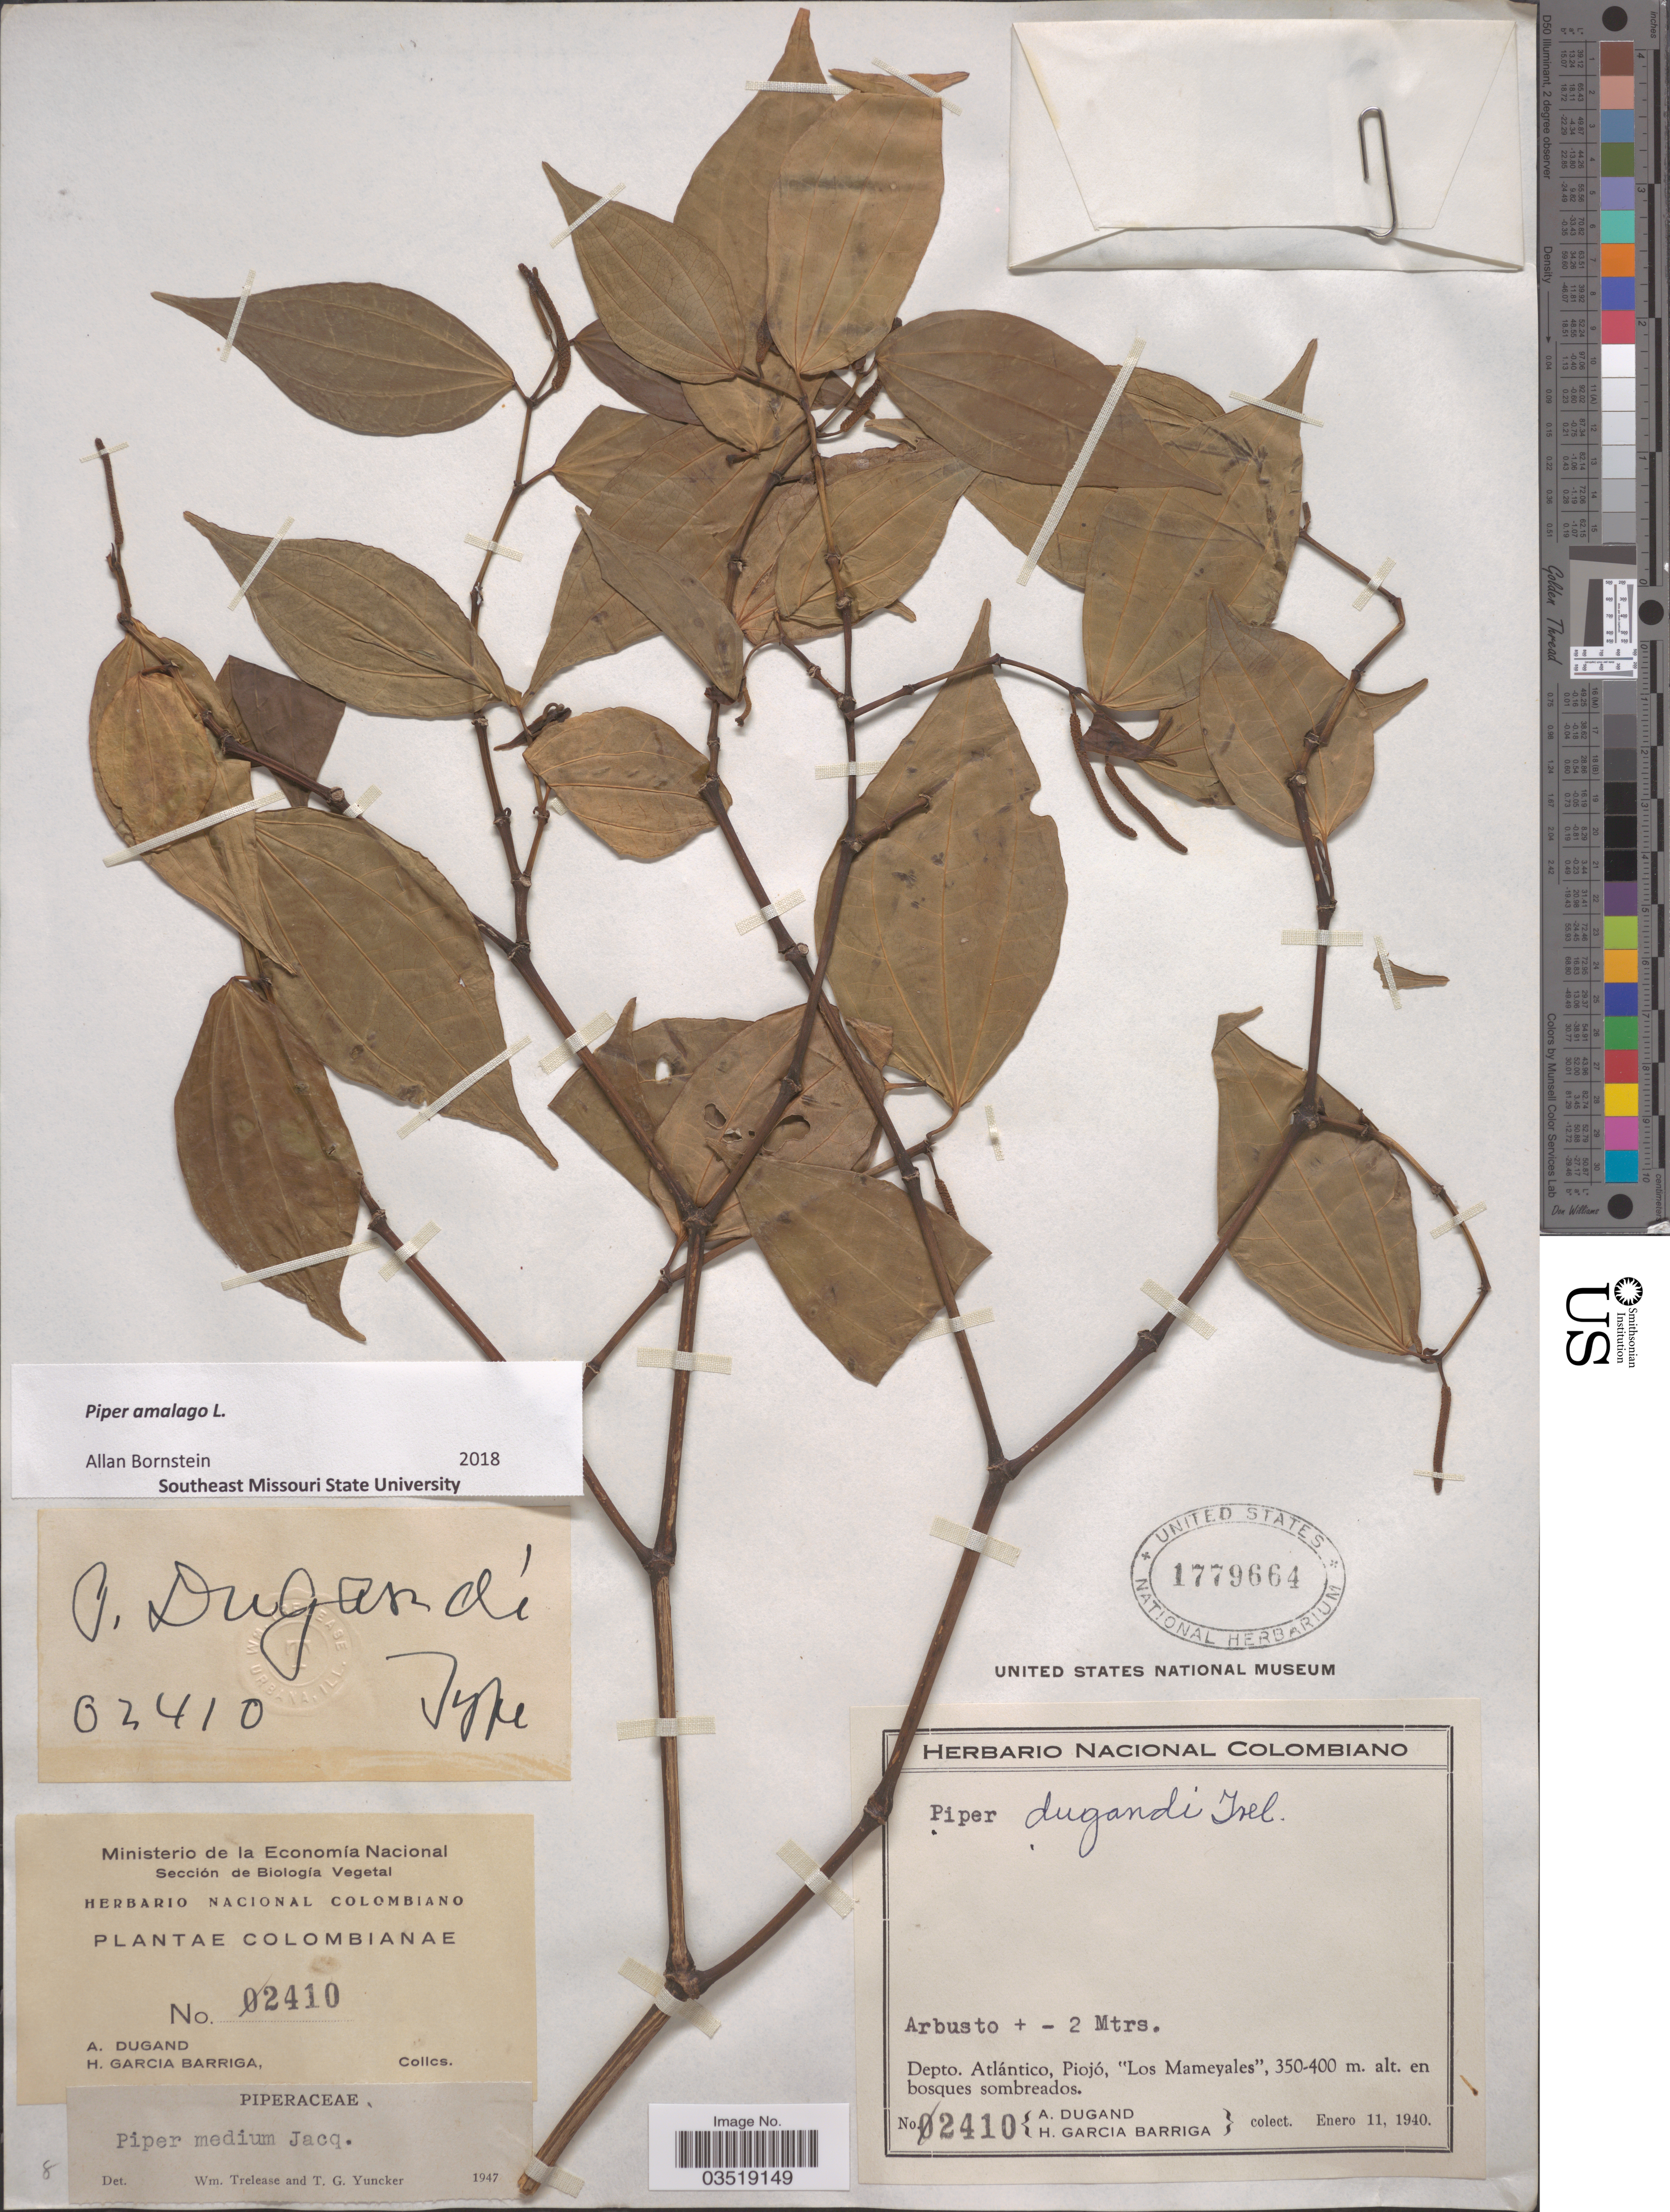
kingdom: Plantae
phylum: Tracheophyta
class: Magnoliopsida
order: Piperales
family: Piperaceae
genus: Piper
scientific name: Piper amalago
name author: L.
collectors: A. Dugand & H. García Barriga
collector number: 2410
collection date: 1940-01-11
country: Colombia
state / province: Atlántico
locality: Depto. Atlántico, Piojó, "Los Mameyales".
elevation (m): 350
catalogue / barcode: US 1779664